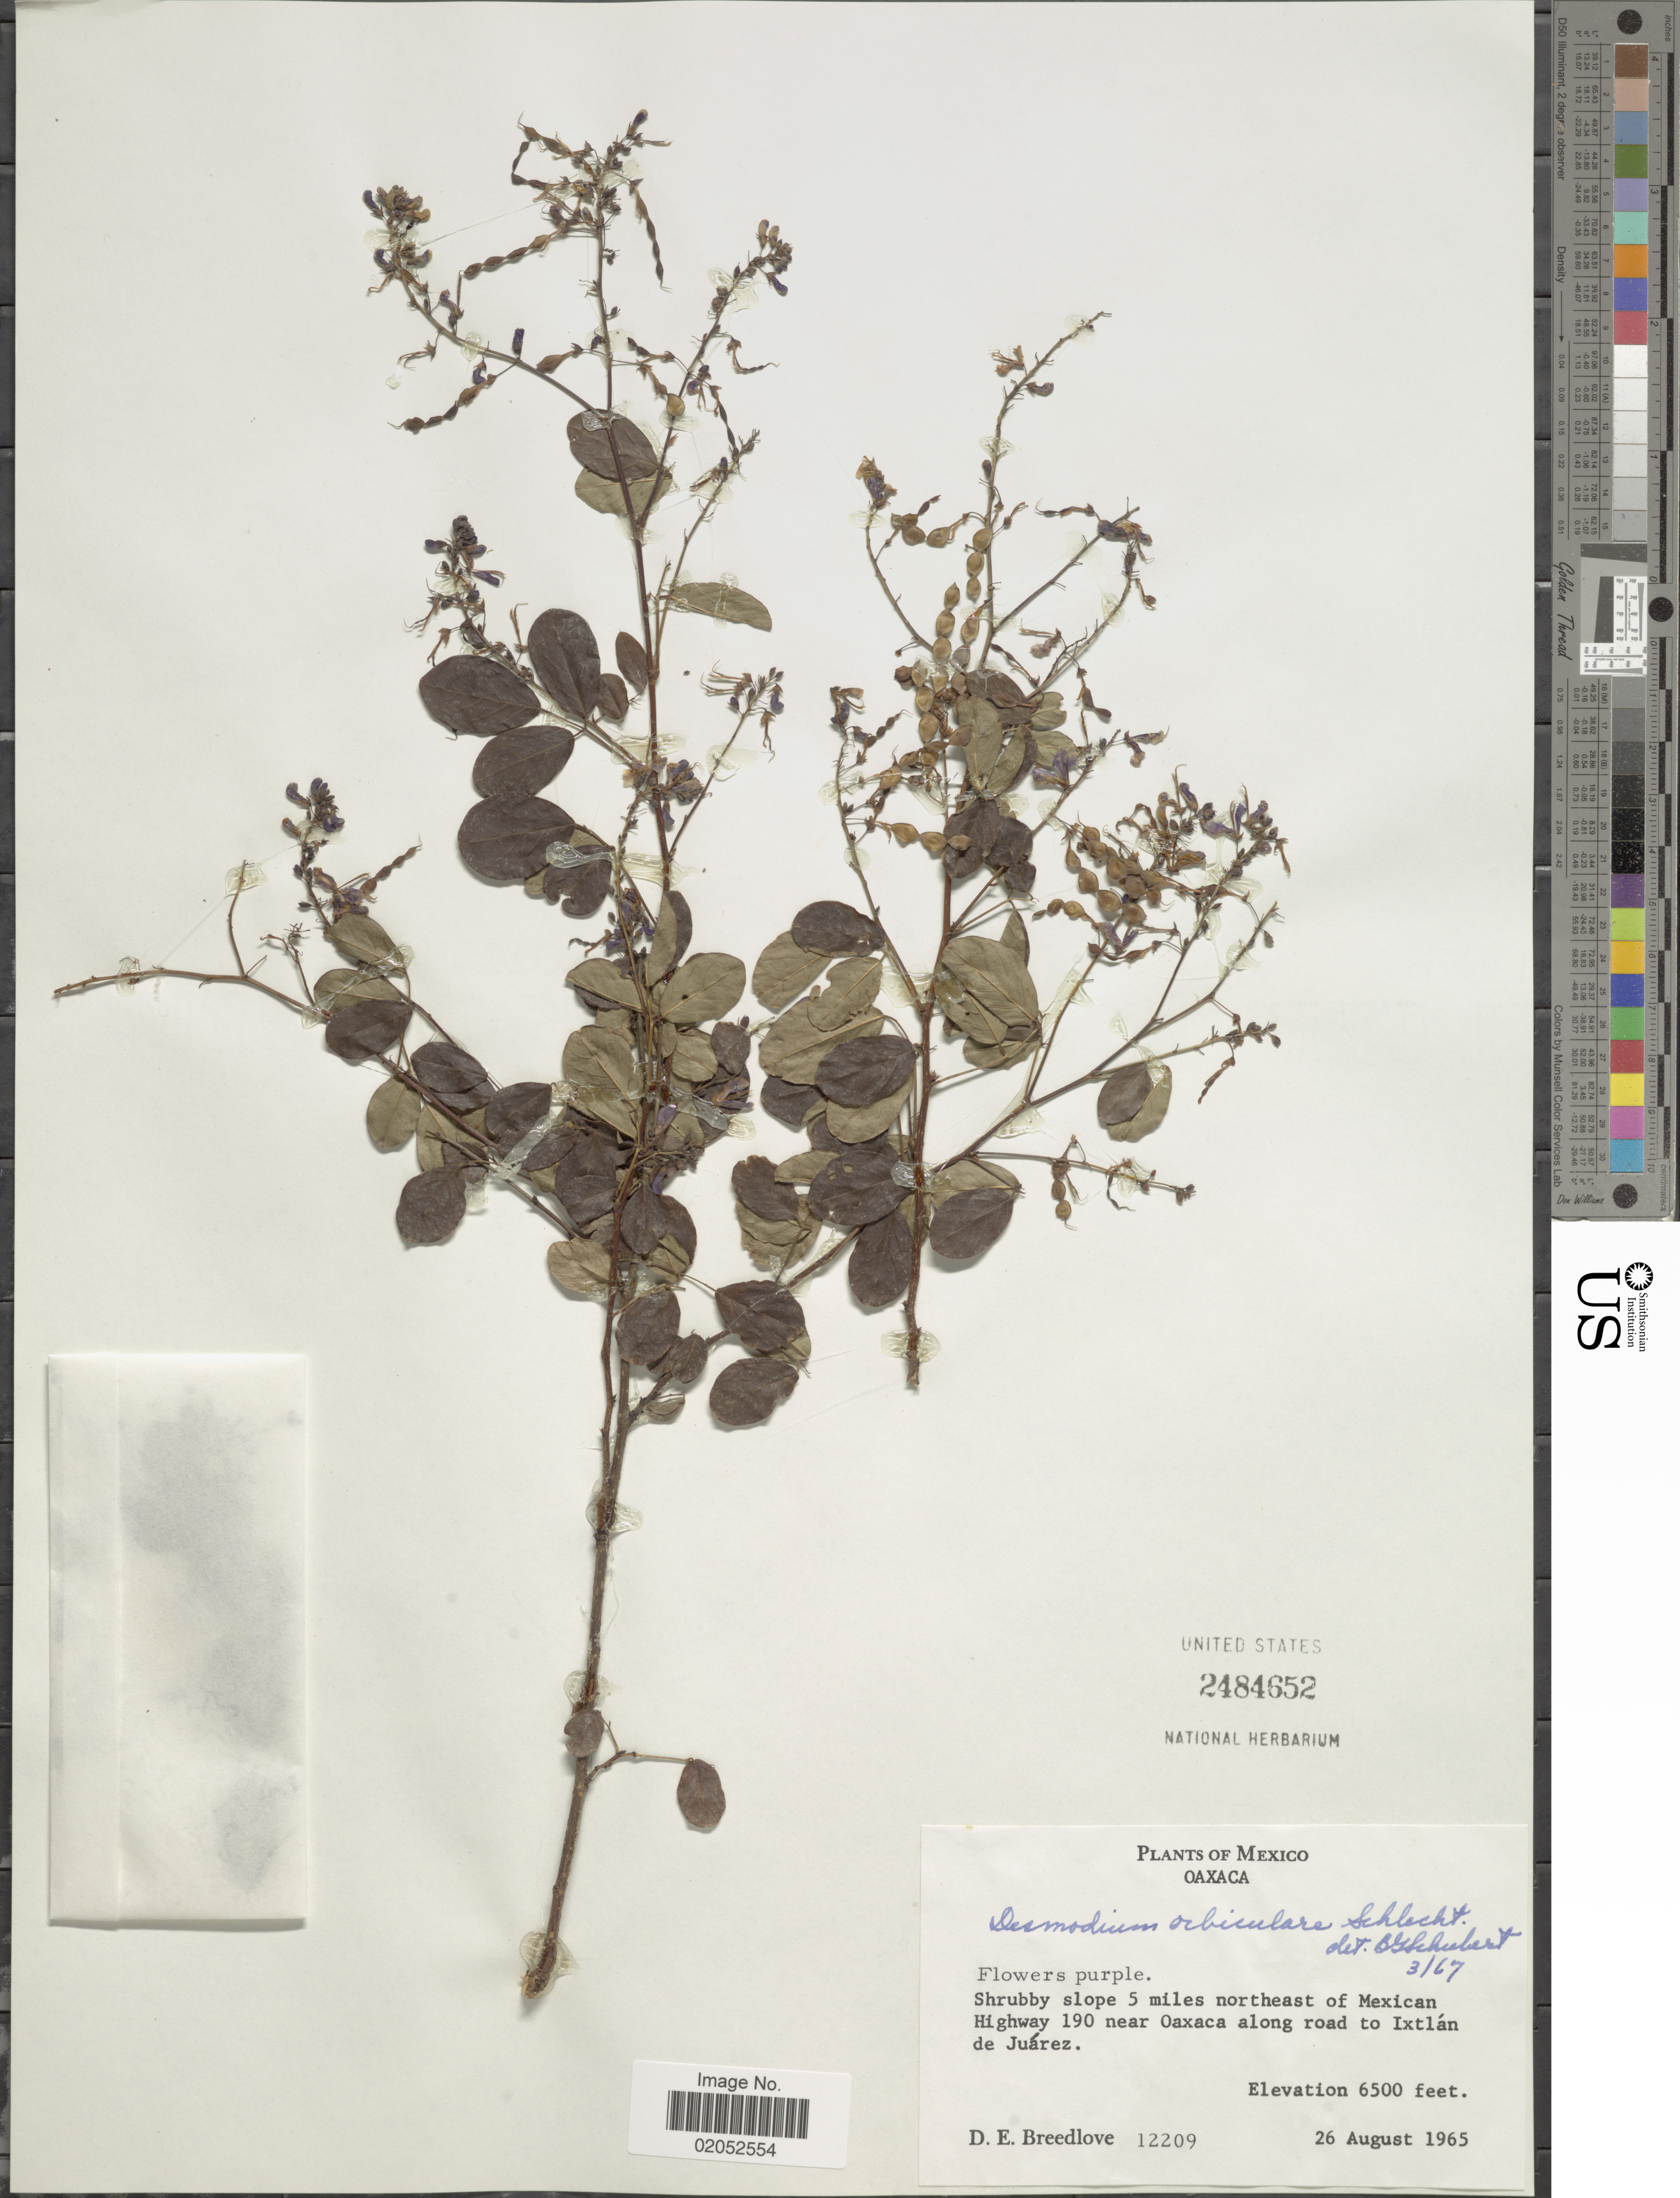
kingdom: Plantae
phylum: Tracheophyta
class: Magnoliopsida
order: Fabales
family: Fabaceae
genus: Desmodium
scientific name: Desmodium orbiculare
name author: Schltdl.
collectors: D. E. Breedlove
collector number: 12209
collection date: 1965-08-26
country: Mexico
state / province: Oaxaca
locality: Slope 5 miles northeast of Mexican Highway 190 near Oaxaca along road to Ixtlan de Juarez.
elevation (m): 1981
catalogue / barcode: US 2484652